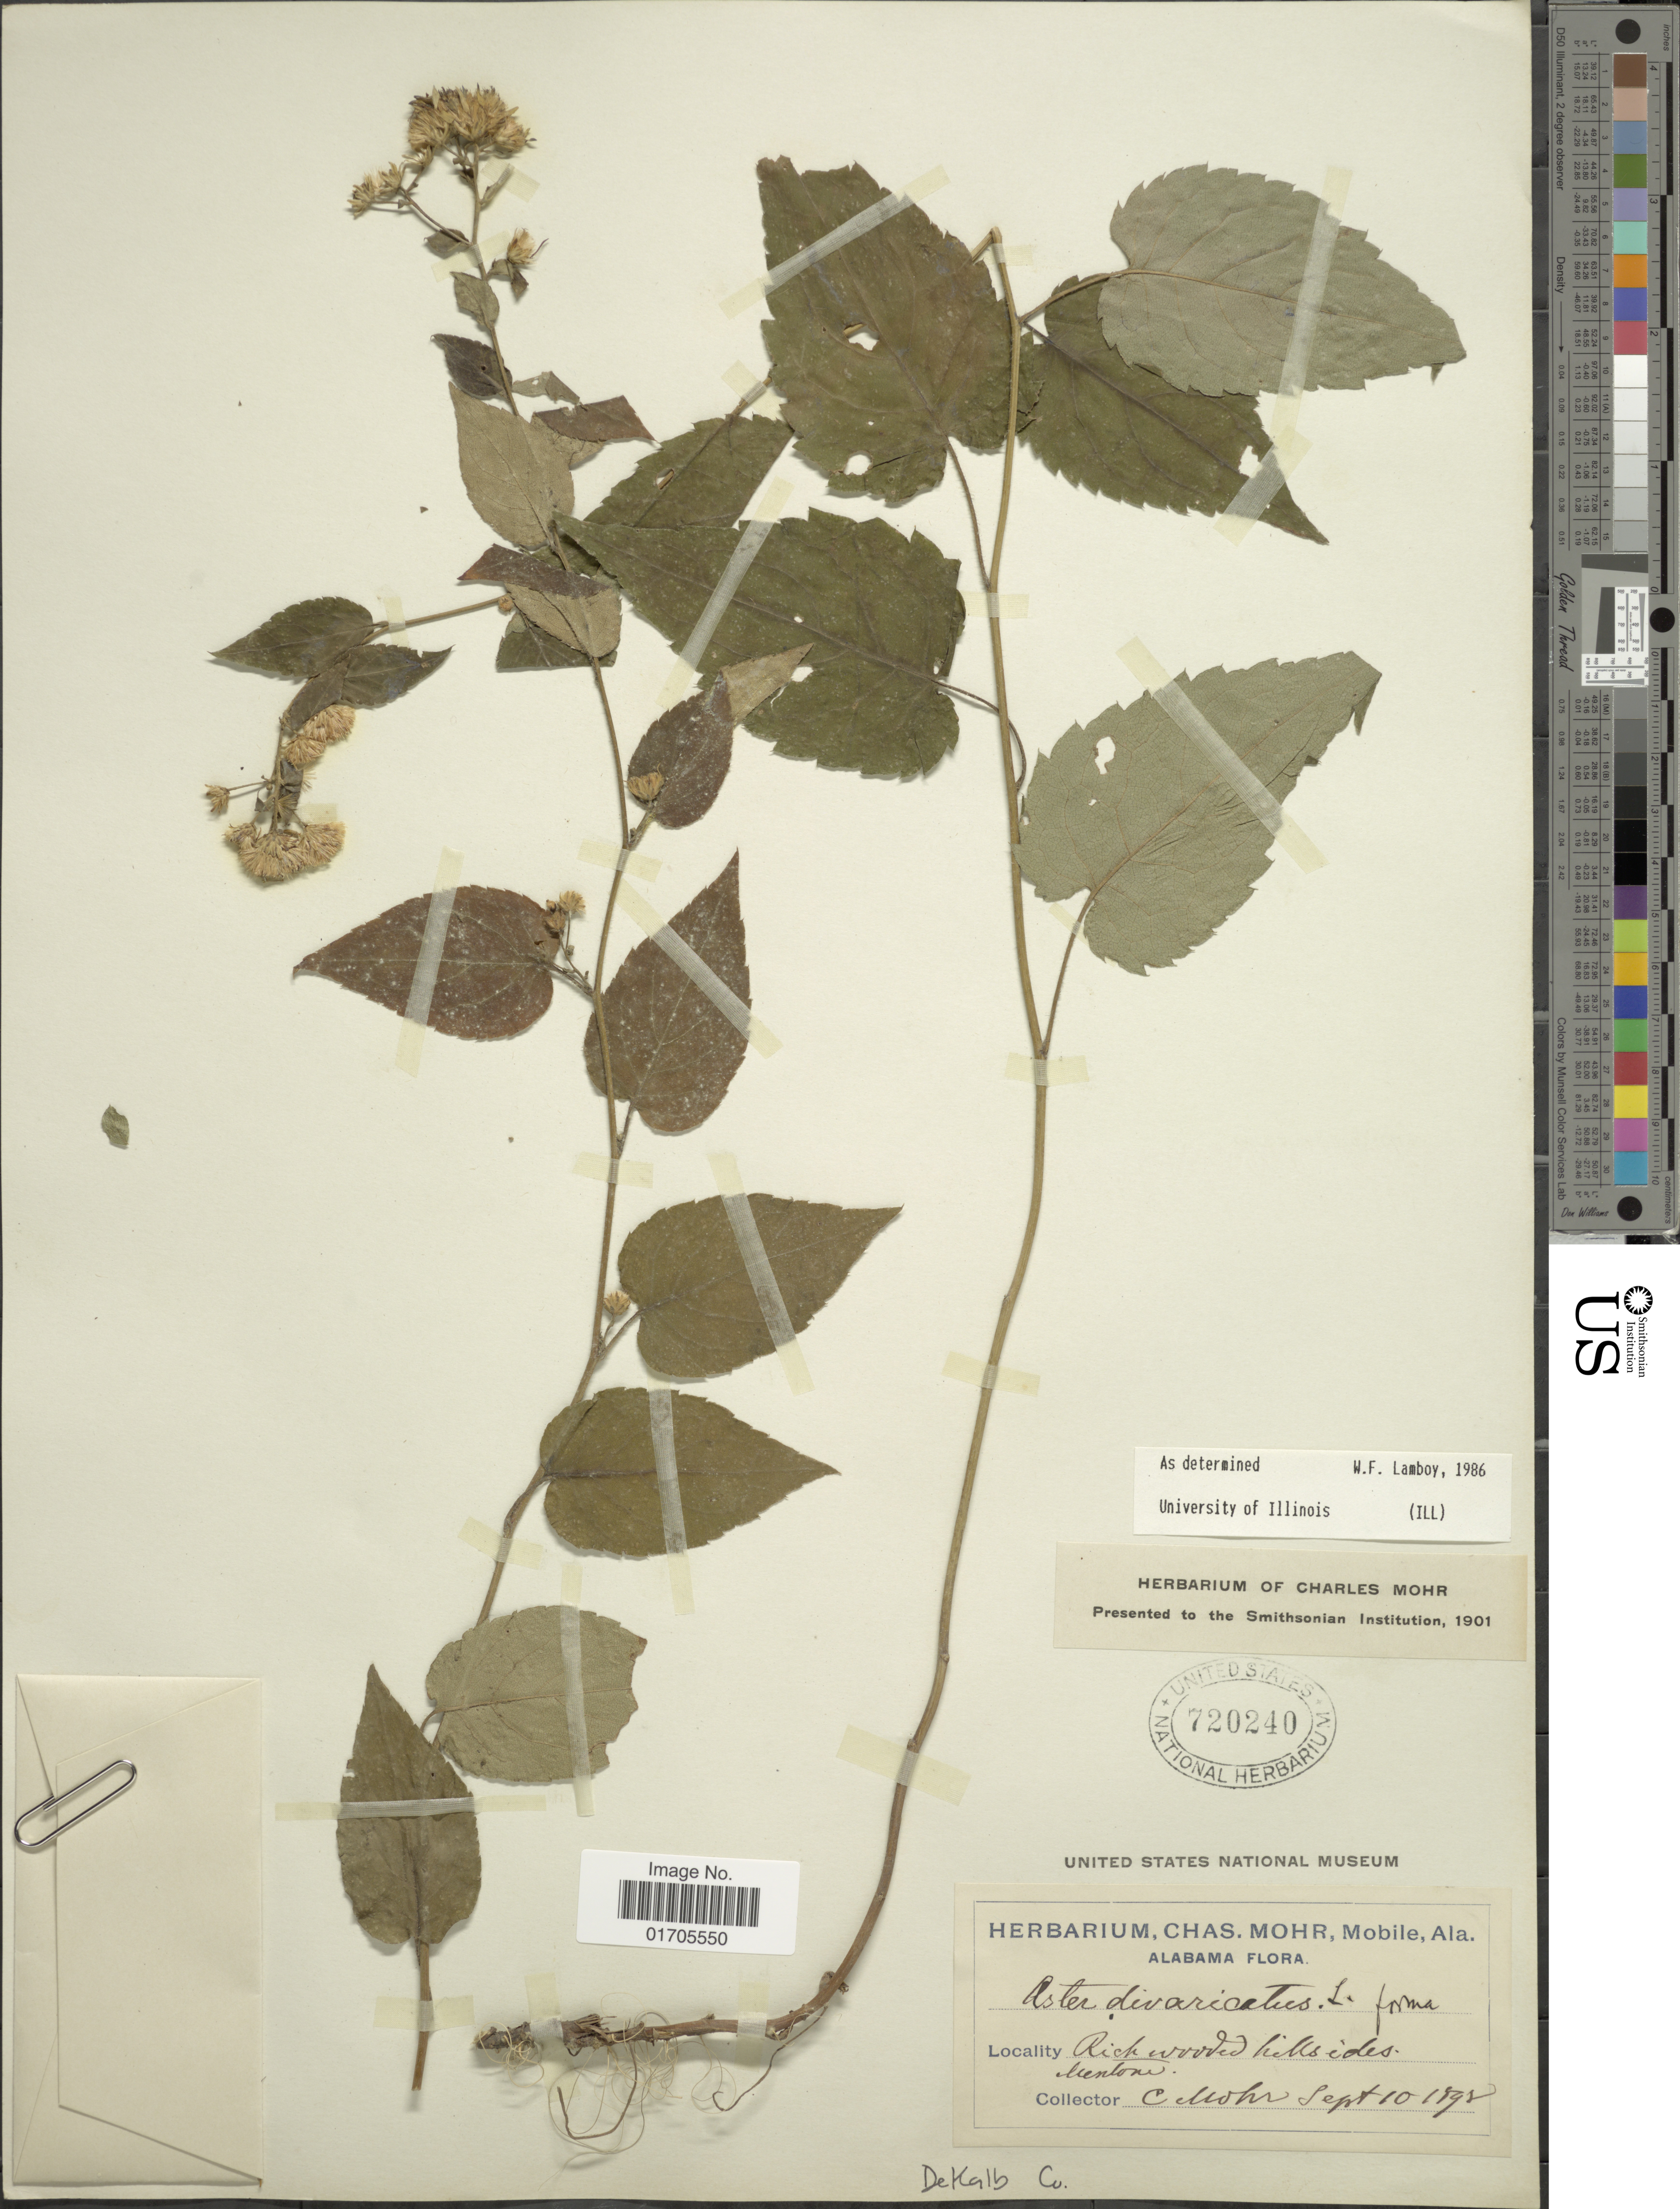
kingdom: Plantae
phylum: Tracheophyta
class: Magnoliopsida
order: Asterales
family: Asteraceae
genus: Eurybia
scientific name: Eurybia divaricata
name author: (L.) G.L. Nesom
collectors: C. T. Mohr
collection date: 1893-09-10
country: United States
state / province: Alabama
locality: Alabama. Rich wooded hillsides. Menton. DeKalb Co.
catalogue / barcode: US 720240